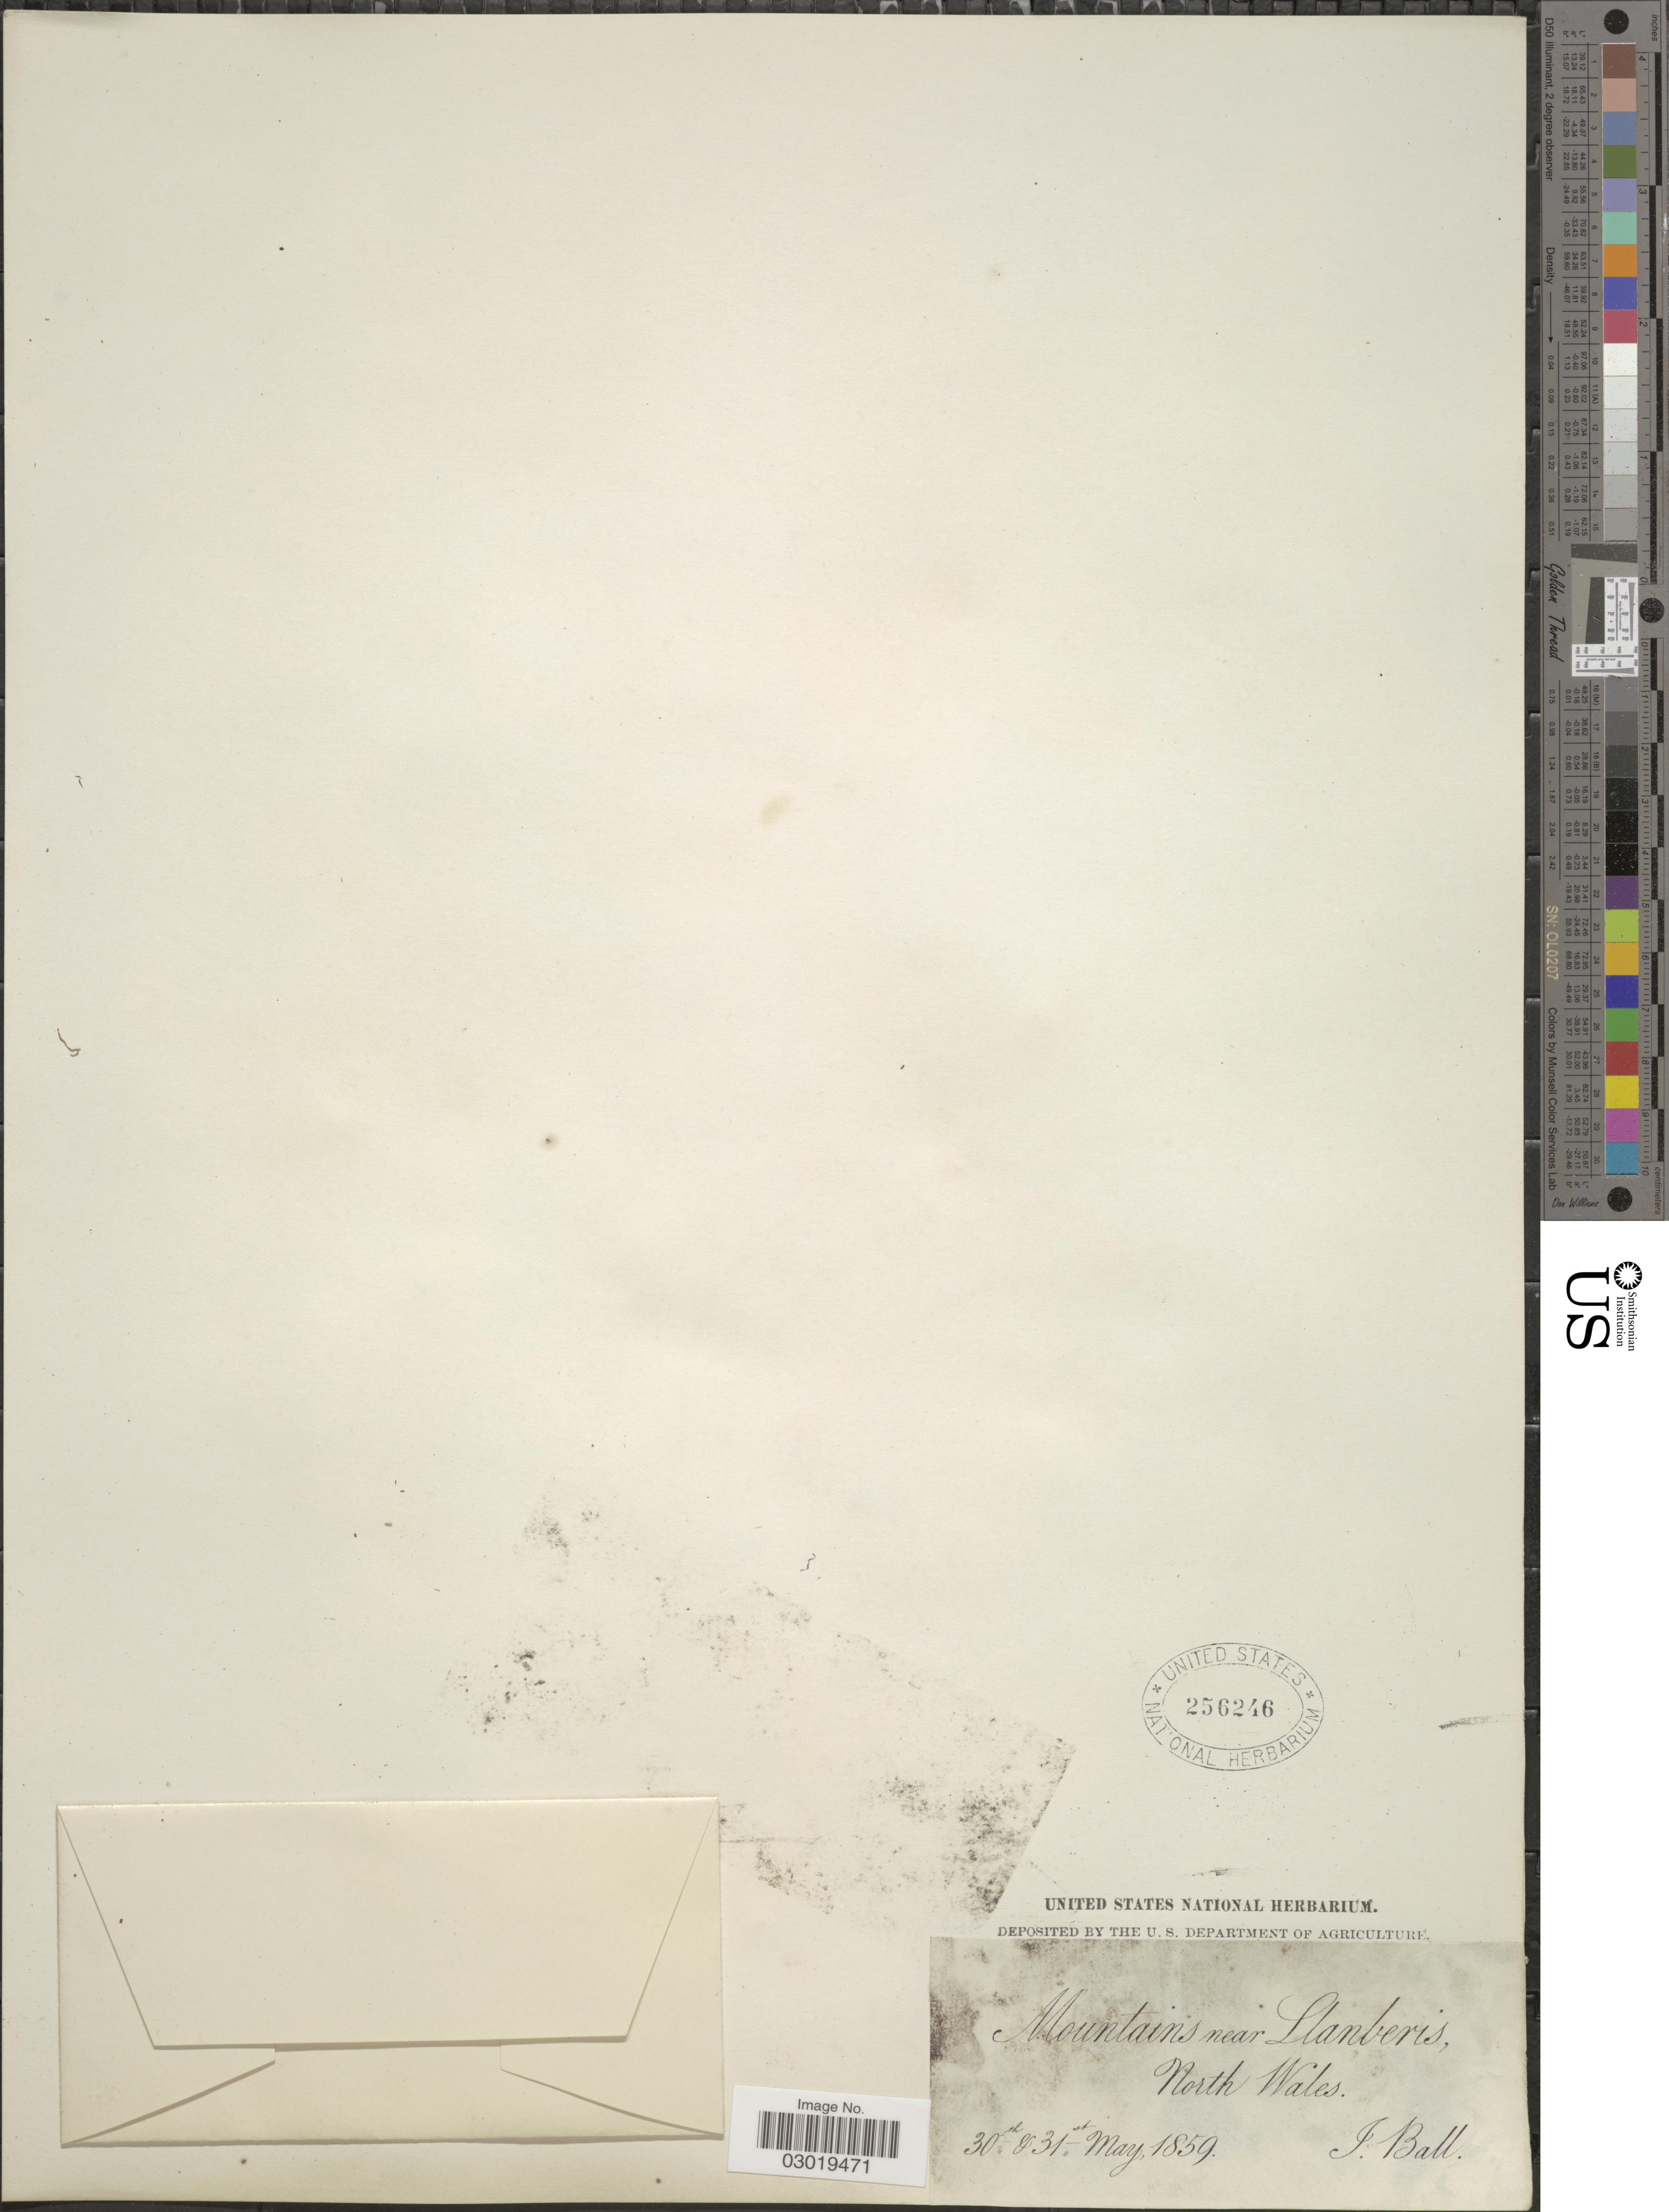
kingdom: Plantae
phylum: Tracheophyta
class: Magnoliopsida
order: Malpighiales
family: Violaceae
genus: Viola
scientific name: Viola sp.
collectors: J. Ball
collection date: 1859-05-30/1859-05-31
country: United Kingdom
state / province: Wales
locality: Mountains near Llanberis, North Wales.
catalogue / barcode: US 256246